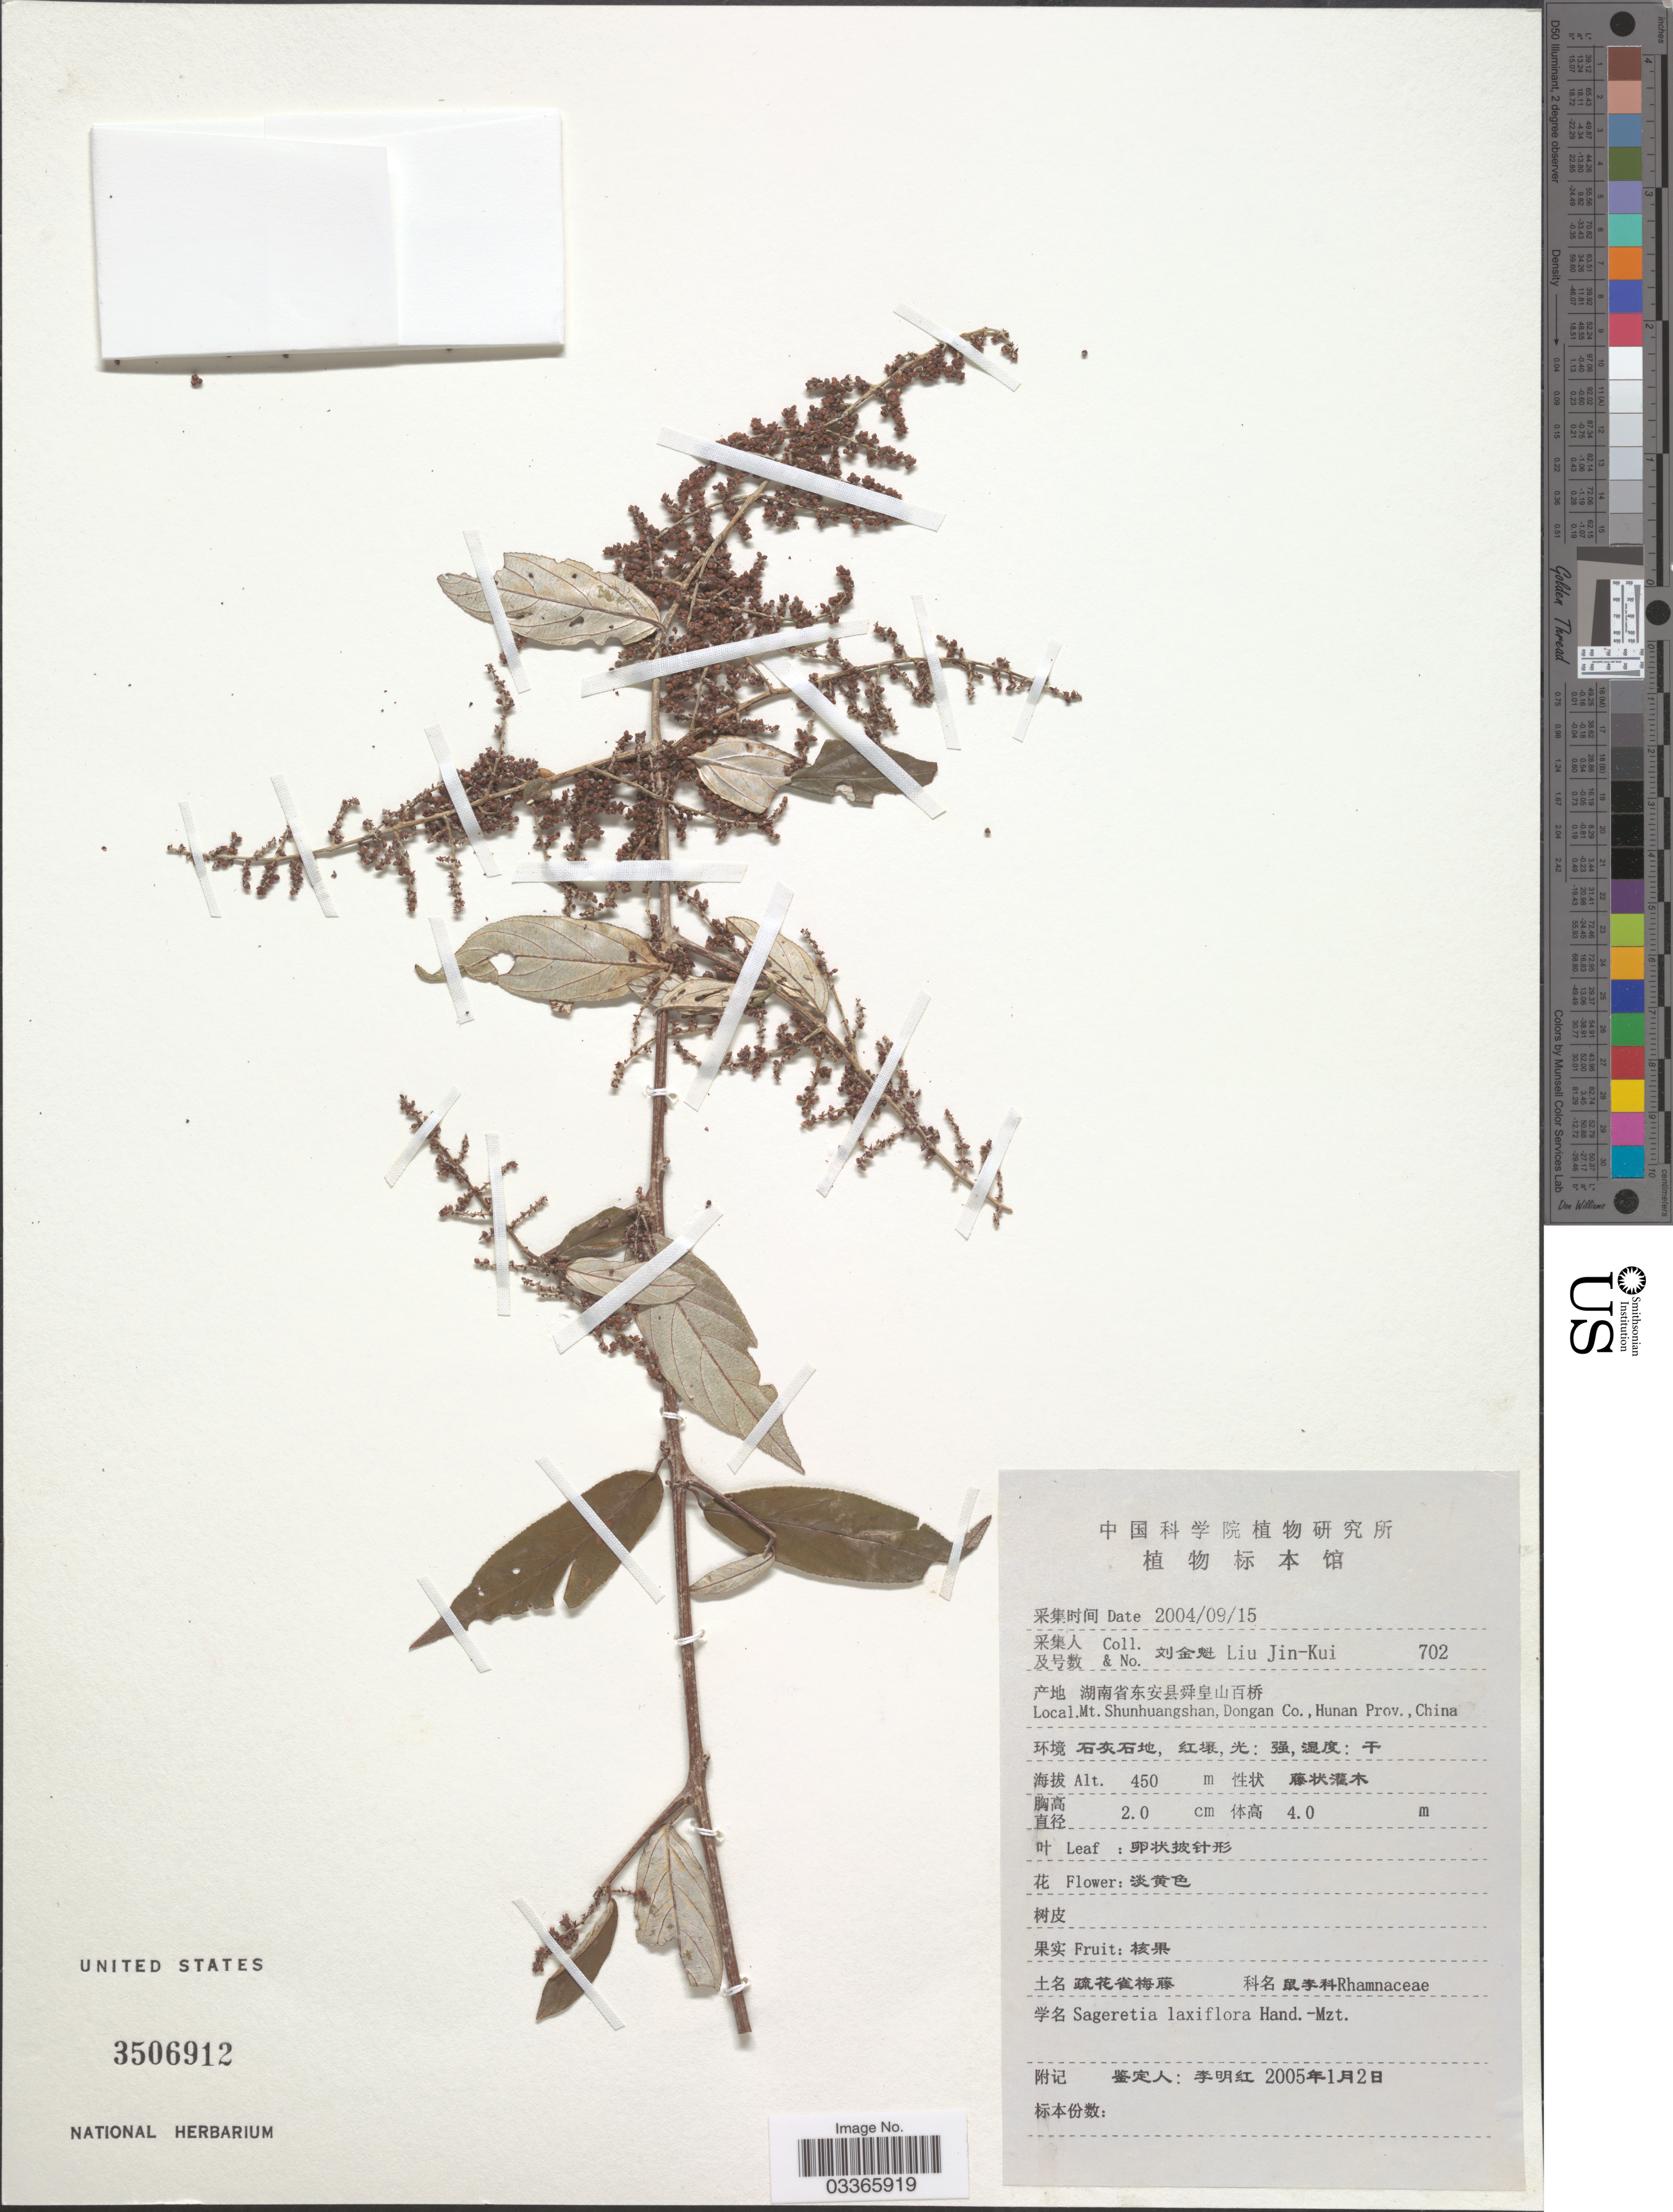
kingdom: Plantae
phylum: Tracheophyta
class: Magnoliopsida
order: Rosales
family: Rhamnaceae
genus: Sageretia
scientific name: Sageretia laxiflora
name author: Hand.-Mazz.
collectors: Liu Jin-Kui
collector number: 702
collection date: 2004-09-15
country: China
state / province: Hunan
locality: Mt. Shunhuangshan, Dongan Co.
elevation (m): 450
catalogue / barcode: US 3506912